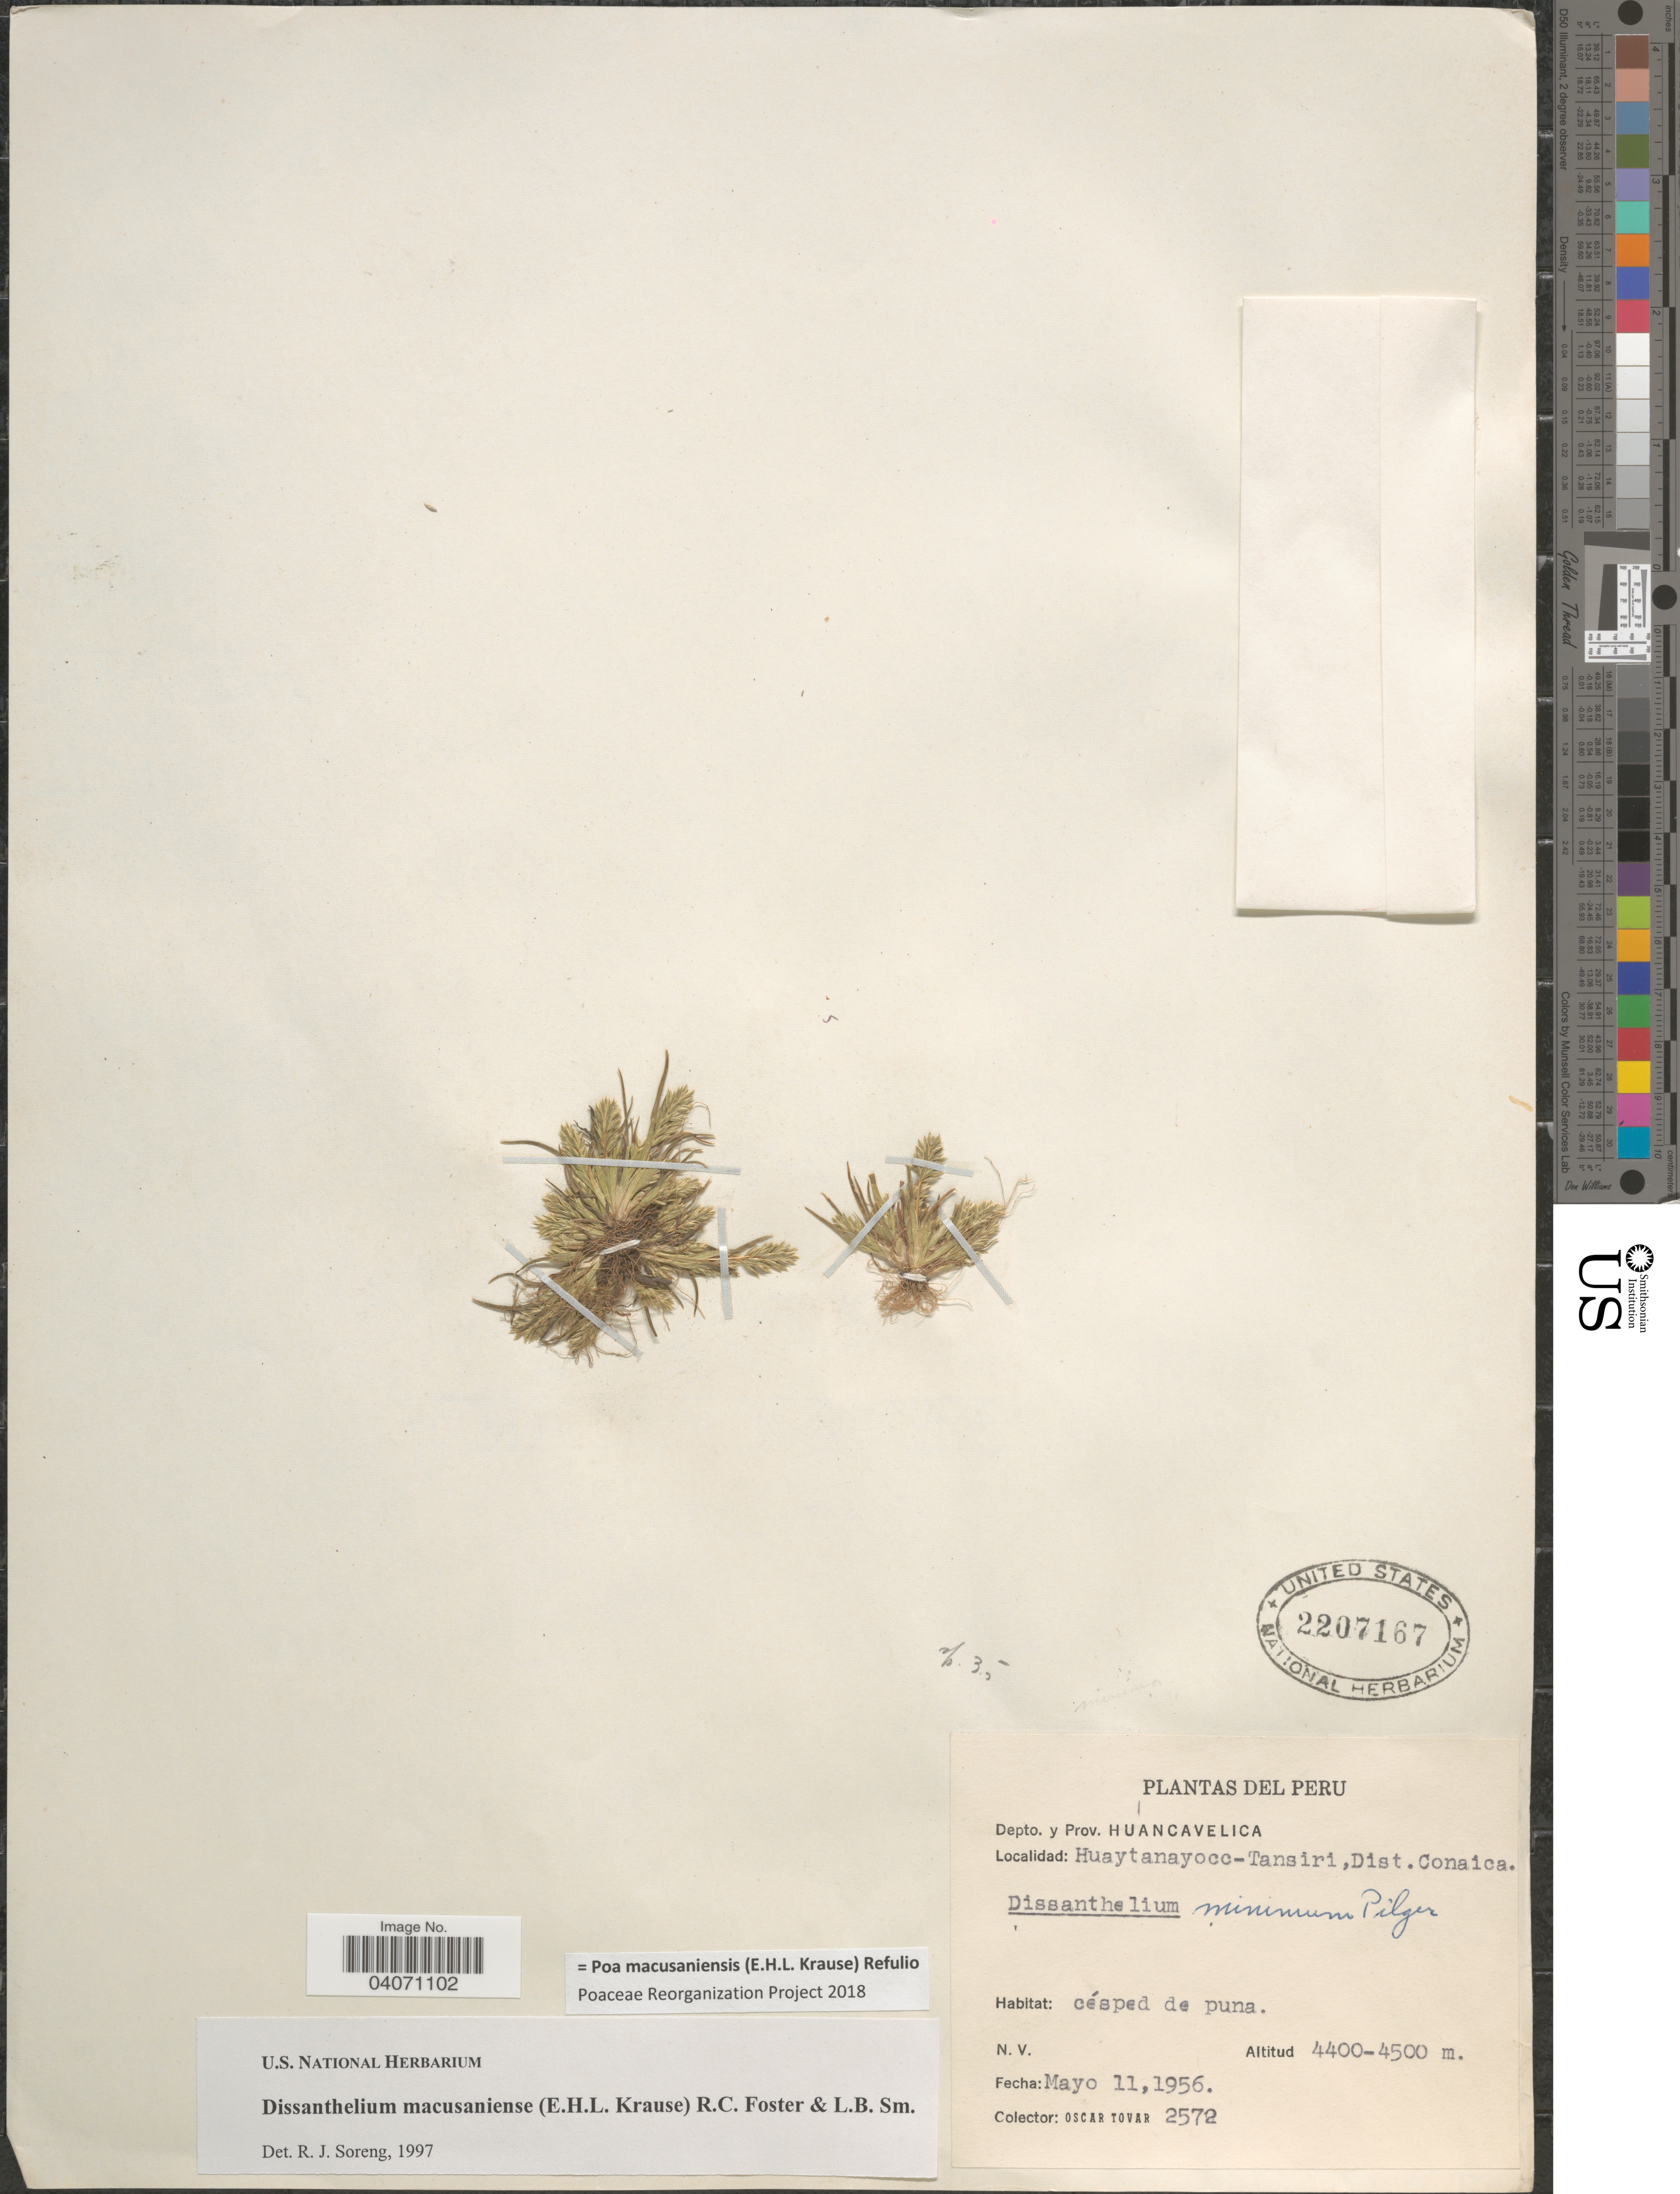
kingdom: Plantae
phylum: Tracheophyta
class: Liliopsida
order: Poales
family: Poaceae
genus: Poa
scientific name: Poa macusaniensis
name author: (E.H.L. Krause) Refulio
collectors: Ó. Tovar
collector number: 2572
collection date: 1956-05-11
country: Peru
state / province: Huancavelica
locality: Depto. y Prov. Huancavelica. Huaytanayocc-Tansiri, Dist. Conaica.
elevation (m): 4400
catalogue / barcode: US 2207167